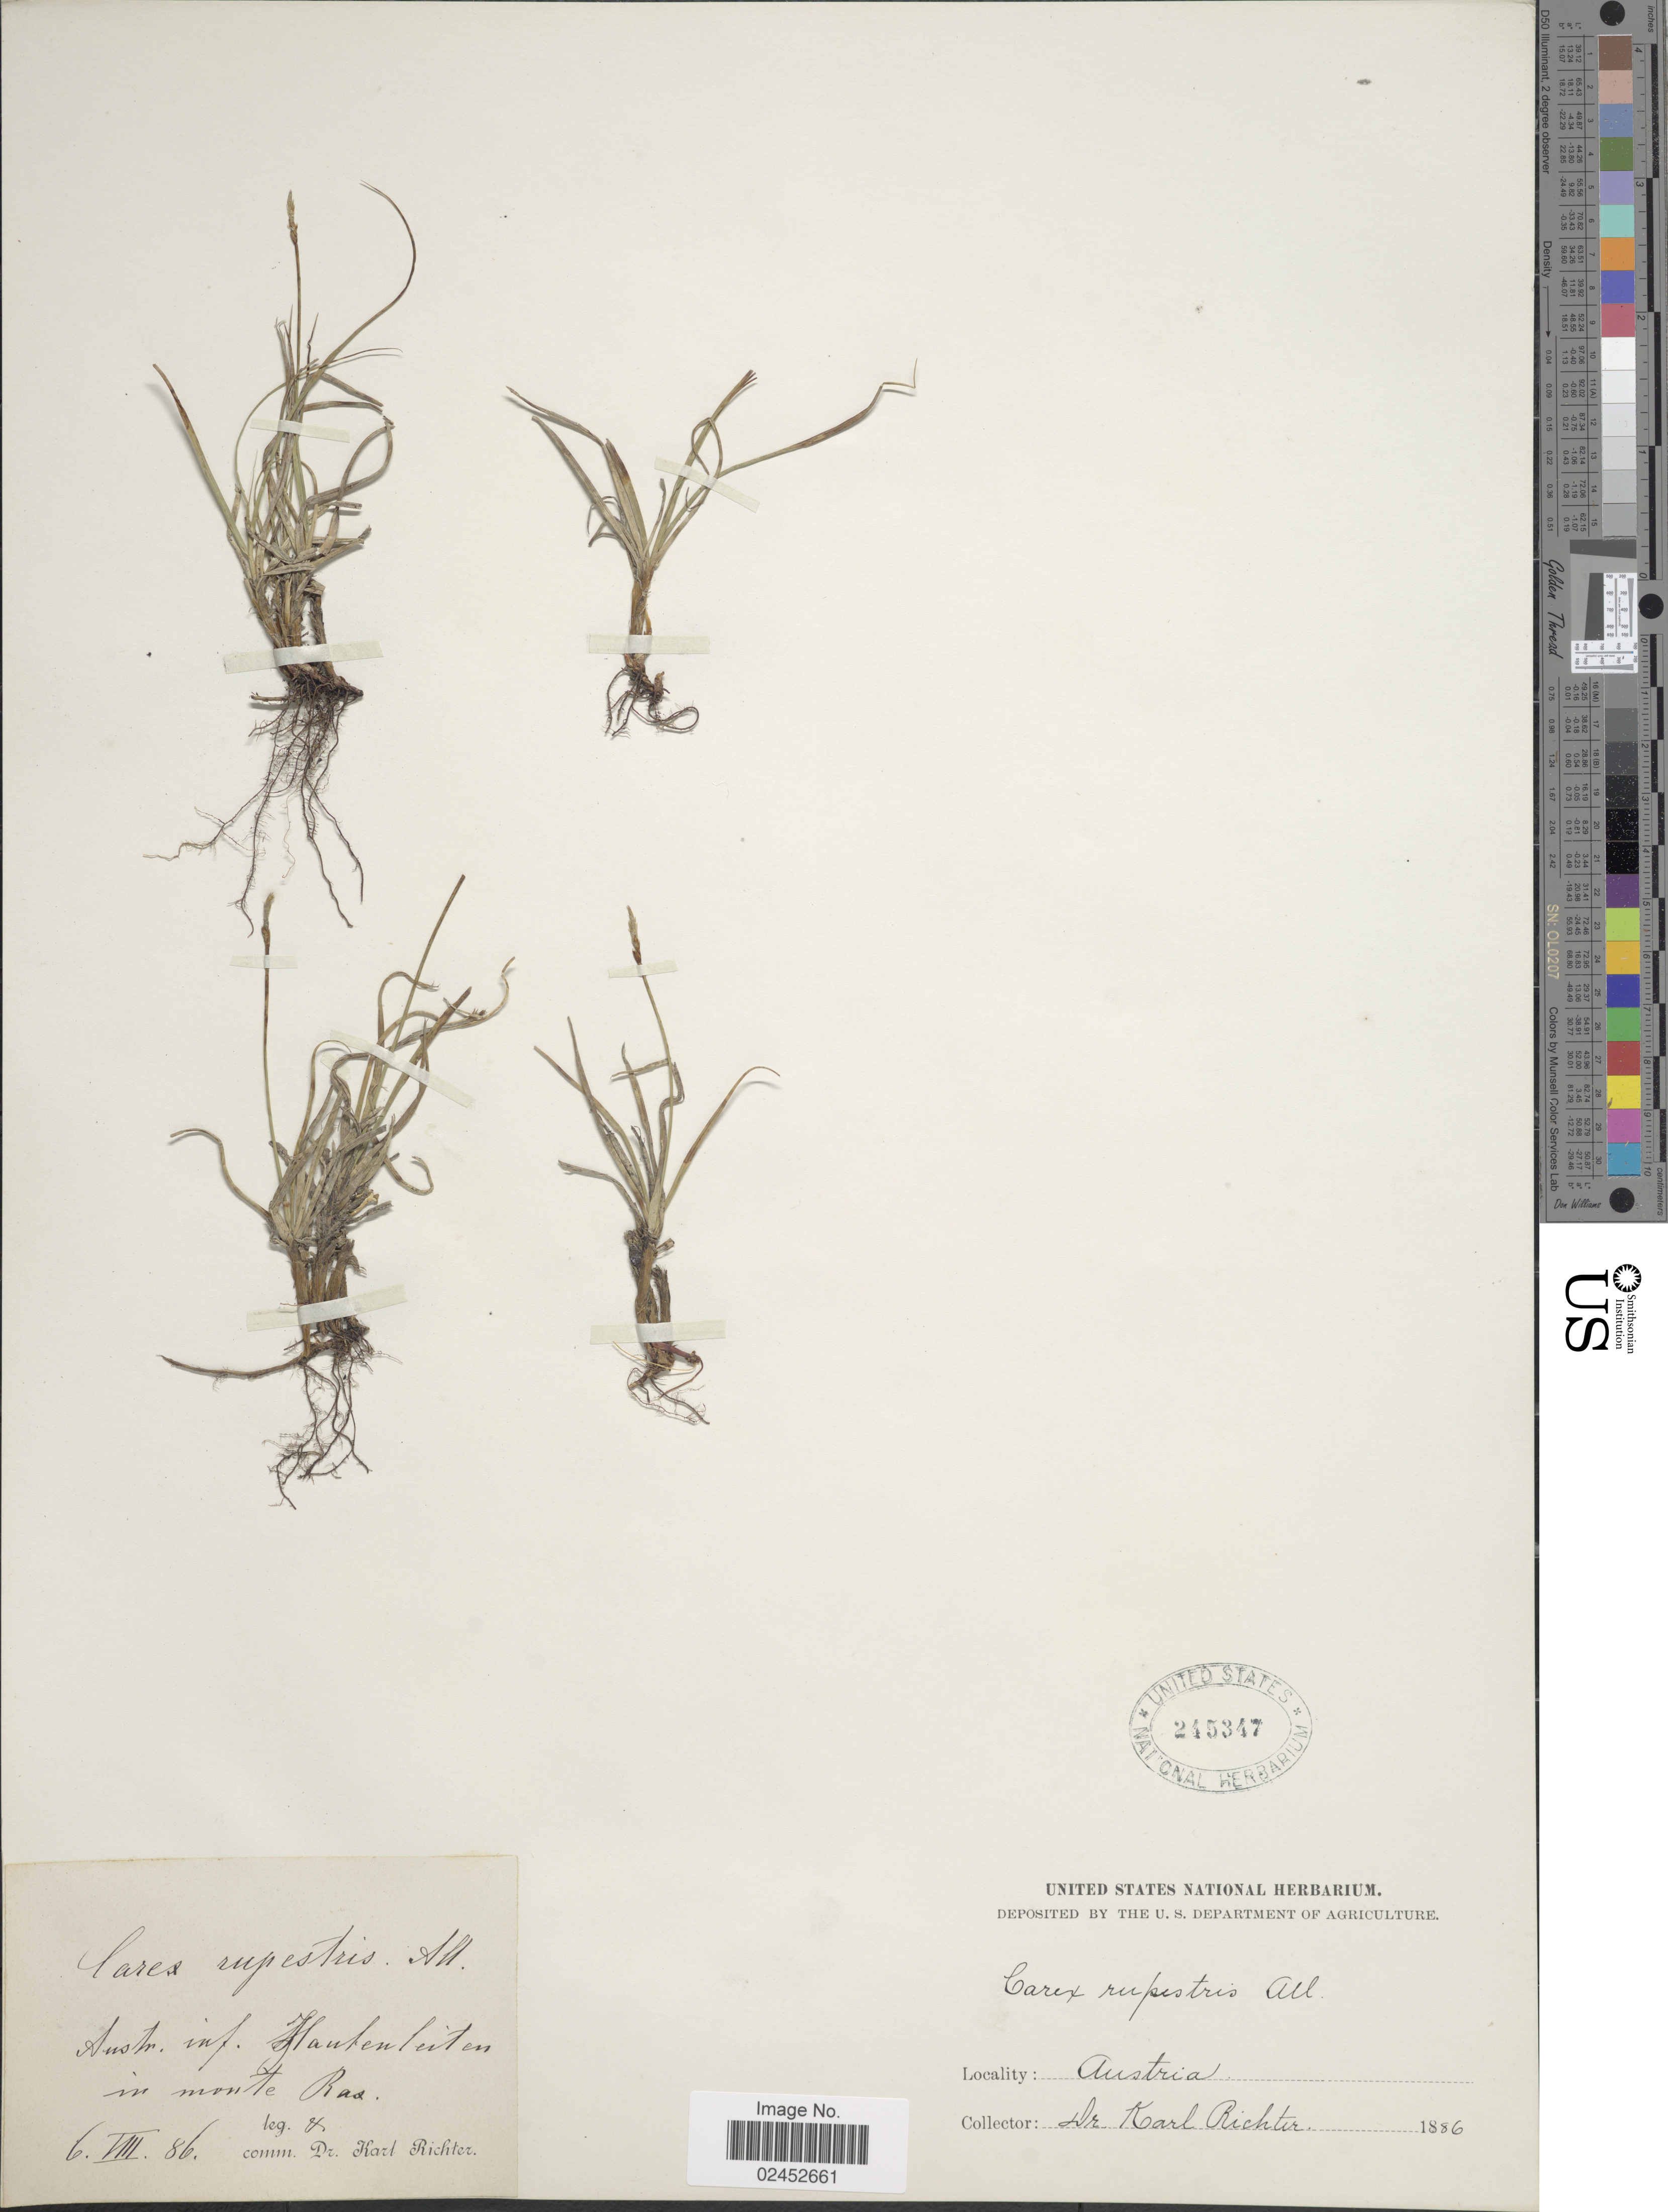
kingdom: Plantae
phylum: Tracheophyta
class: Liliopsida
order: Poales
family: Cyperaceae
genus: Carex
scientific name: Carex rupestris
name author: All.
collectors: K. Richter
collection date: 1886-07-06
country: Austria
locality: Austr. inf. Hautenteiten in monte Ras. [interpreted]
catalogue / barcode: US 245347